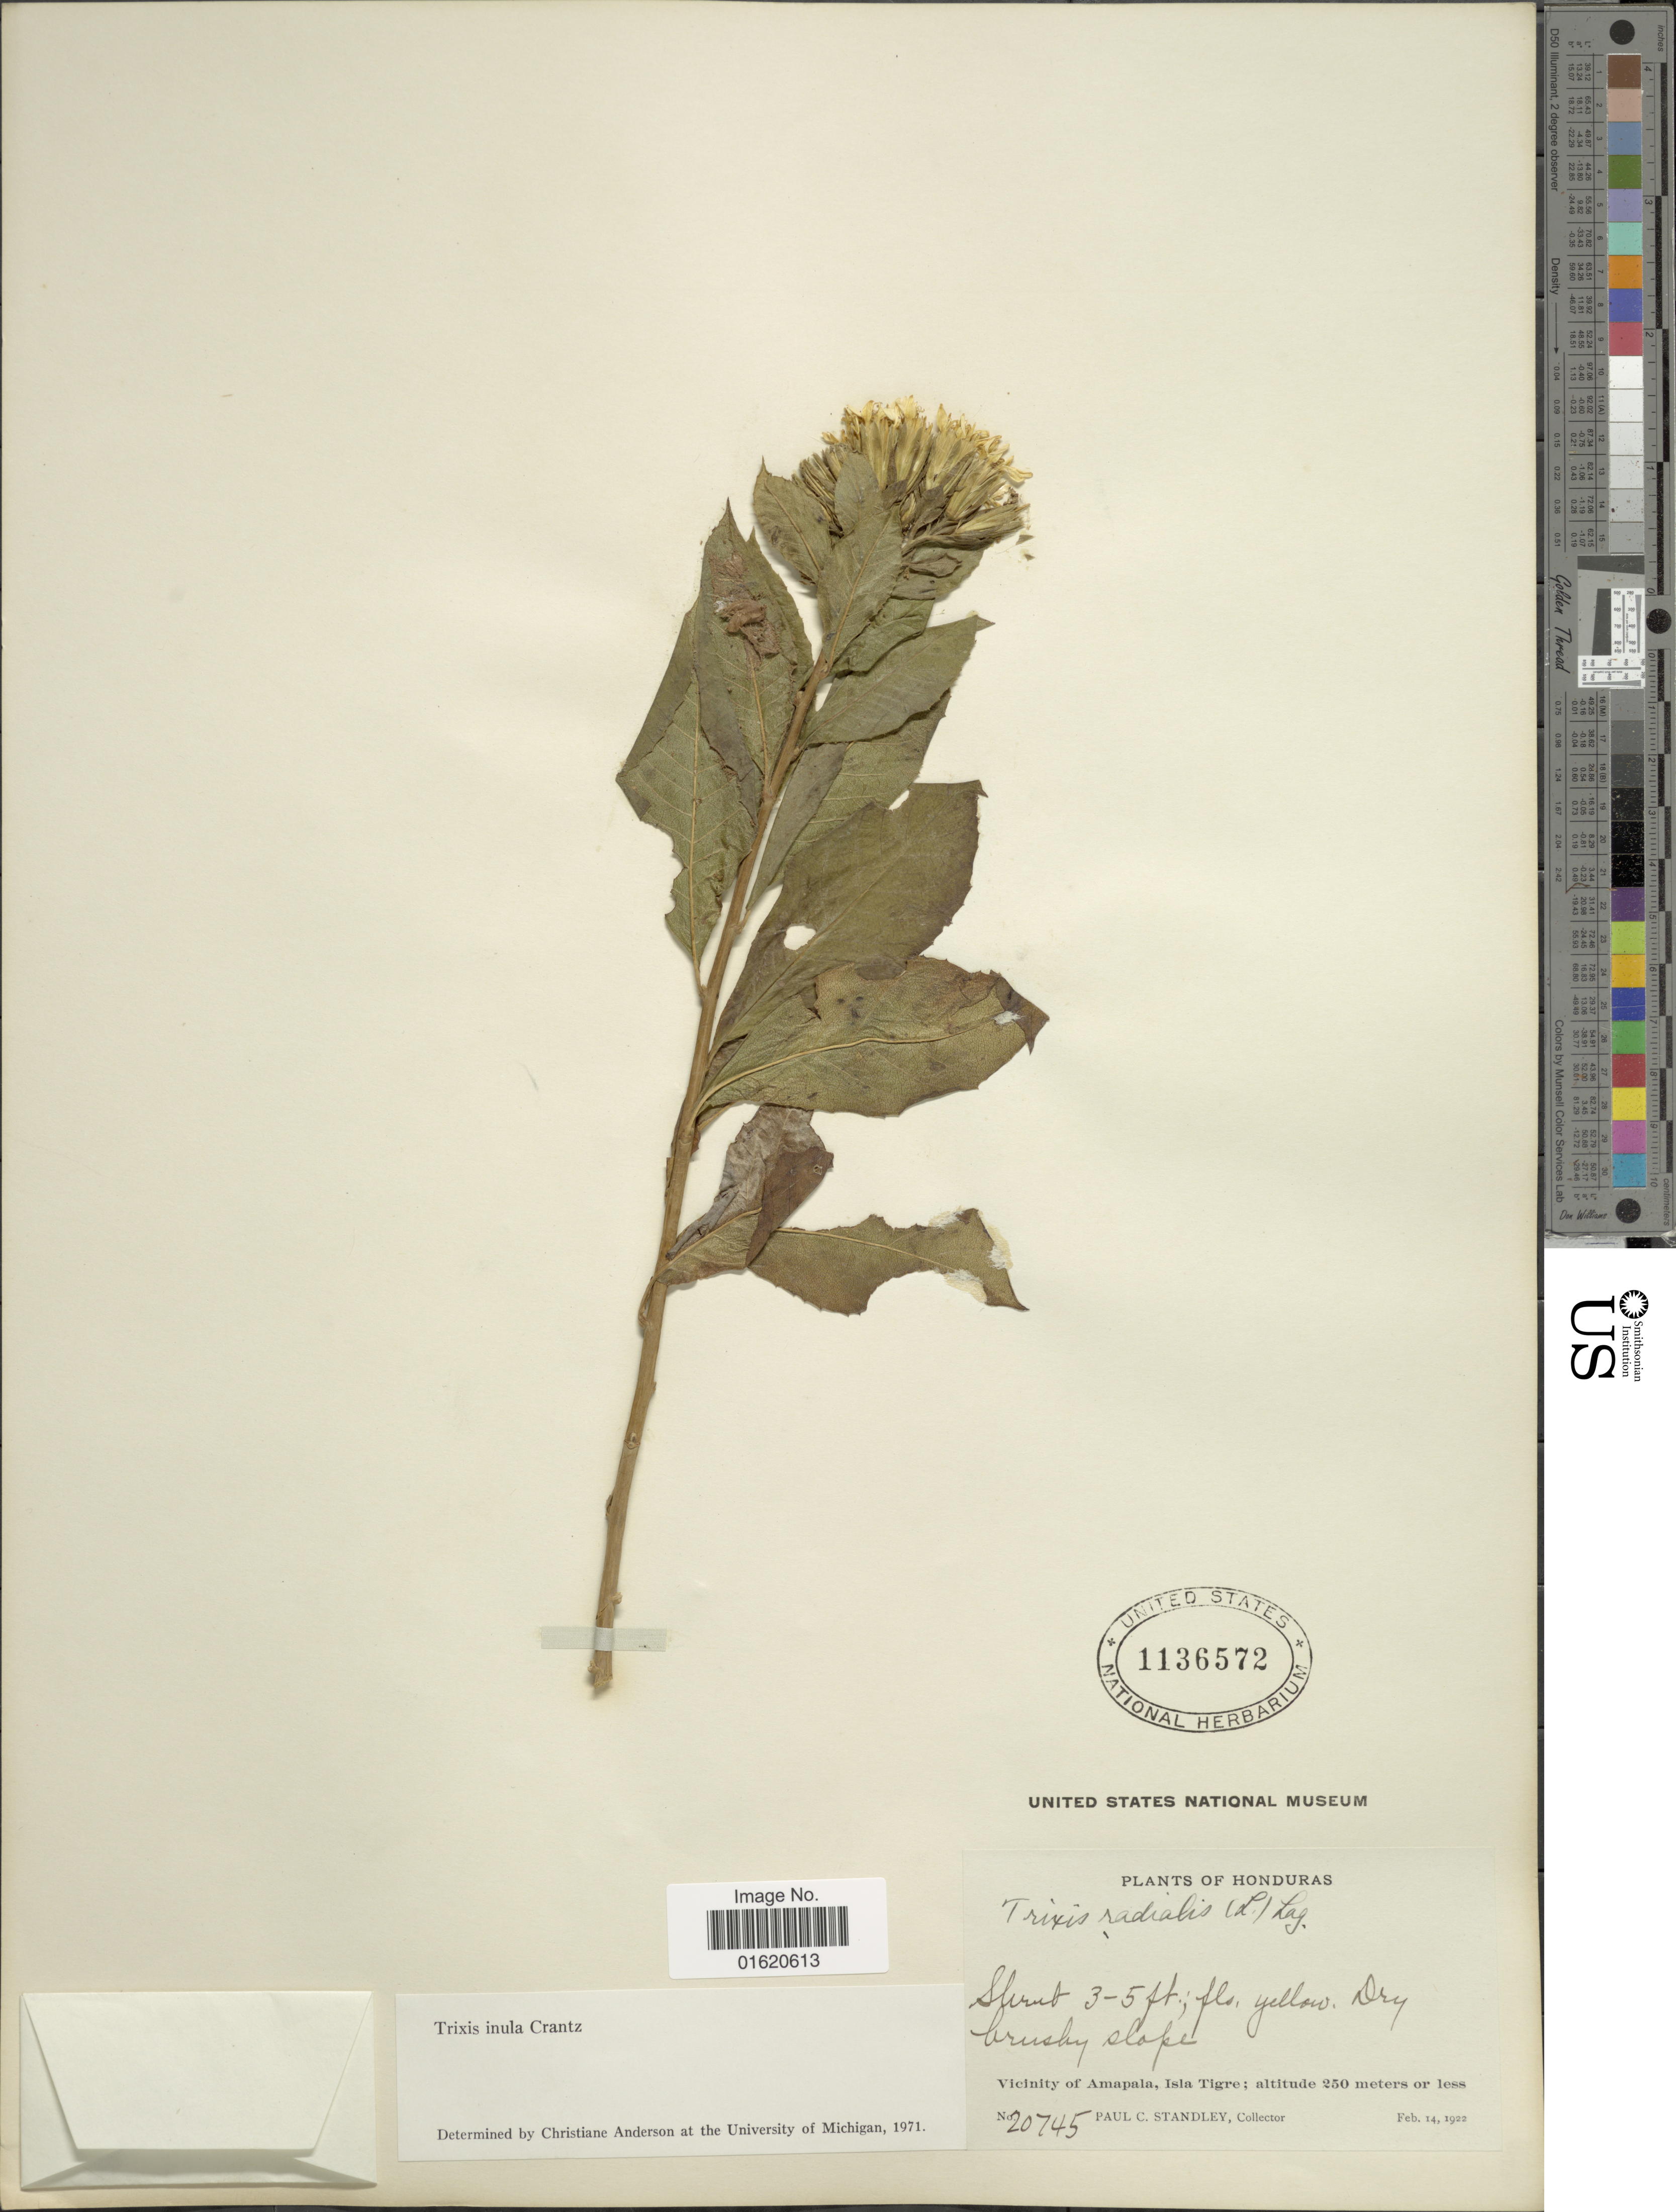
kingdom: Plantae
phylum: Tracheophyta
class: Magnoliopsida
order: Asterales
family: Asteraceae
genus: Trixis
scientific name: Trixis inula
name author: Crantz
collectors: P. C. Standley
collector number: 20745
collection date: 1922-02-14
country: Honduras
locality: Dry burshy slope, Vicinity of Amapala, Isla Tigre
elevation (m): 250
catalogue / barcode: US 1136572